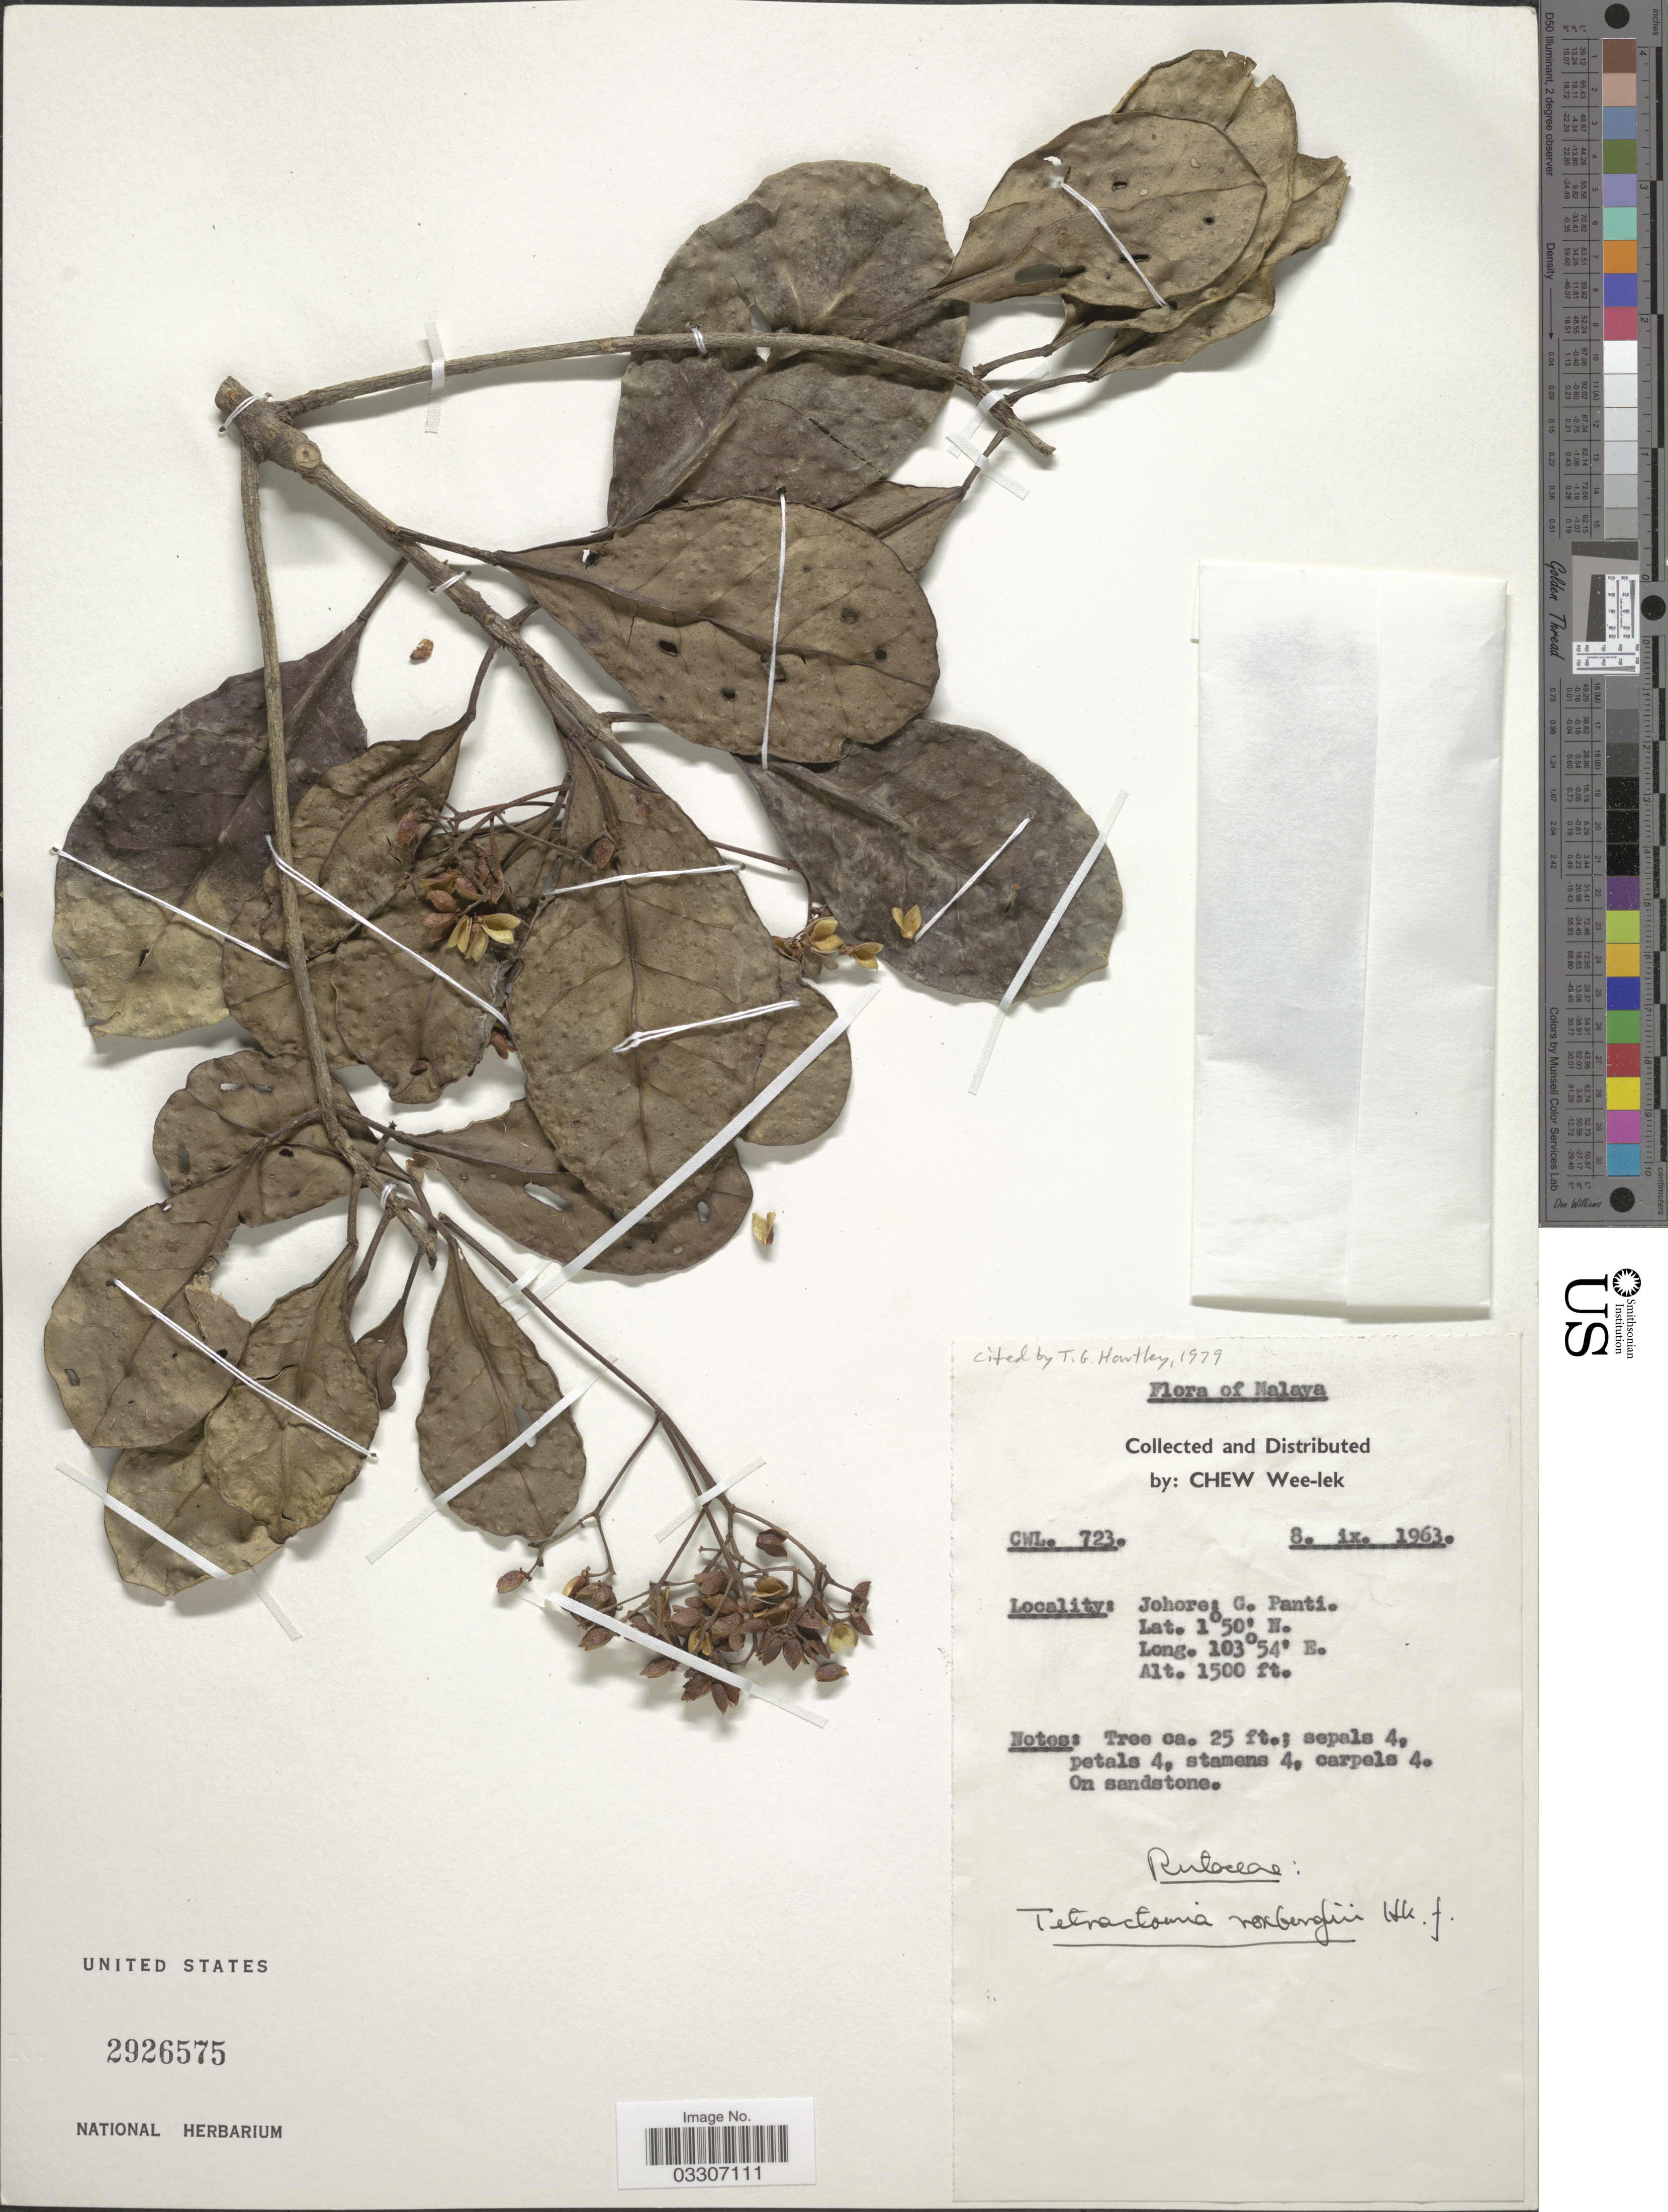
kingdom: Plantae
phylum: Tracheophyta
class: Magnoliopsida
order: Sapindales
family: Rutaceae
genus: Tetractomia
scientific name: Tetractomia roxburghii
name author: Hook. f.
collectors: W. Chew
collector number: CWL723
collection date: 1963-09-08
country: Malaysia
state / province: Johor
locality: Malaya. Johore: C. Panti.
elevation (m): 457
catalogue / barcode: US 2926575